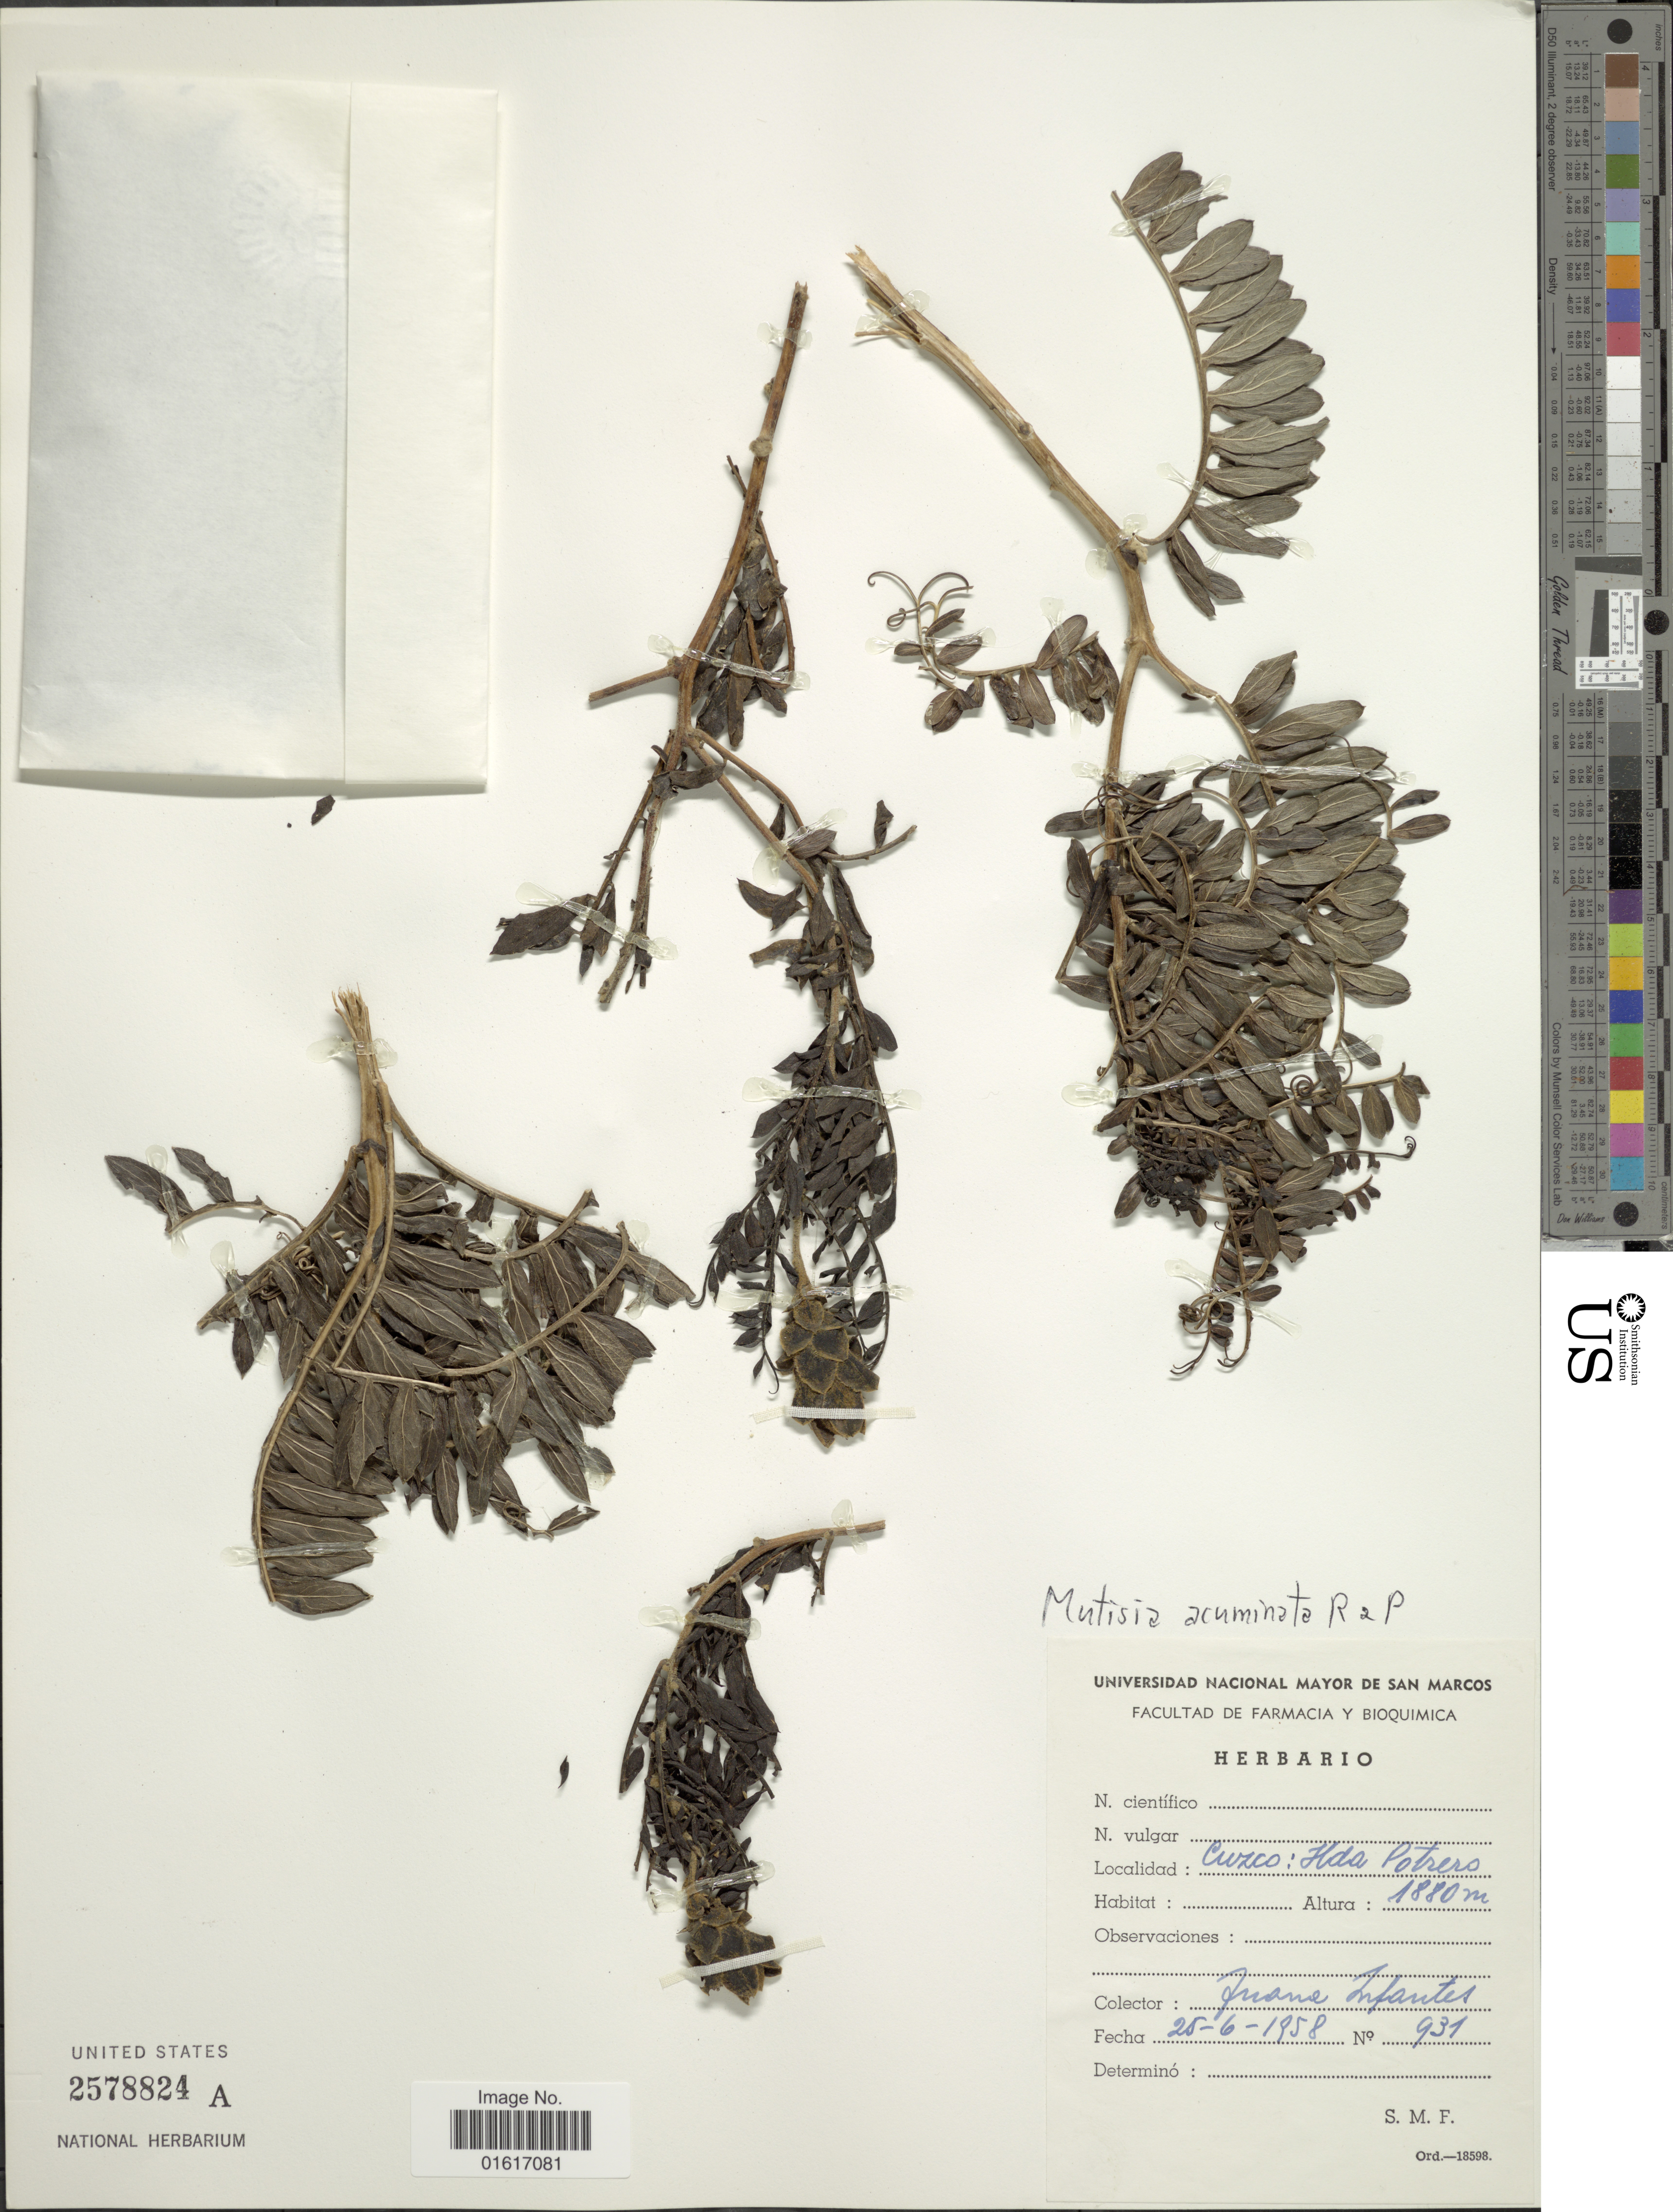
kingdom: Plantae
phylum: Tracheophyta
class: Magnoliopsida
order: Asterales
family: Asteraceae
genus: Mutisia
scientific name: Mutisia acuminata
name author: Ruiz & Pav.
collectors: J. Infantes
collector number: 931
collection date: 1958-06-26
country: Peru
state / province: Cusco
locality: Hda. Potrero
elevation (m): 1880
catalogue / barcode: US 2578824A